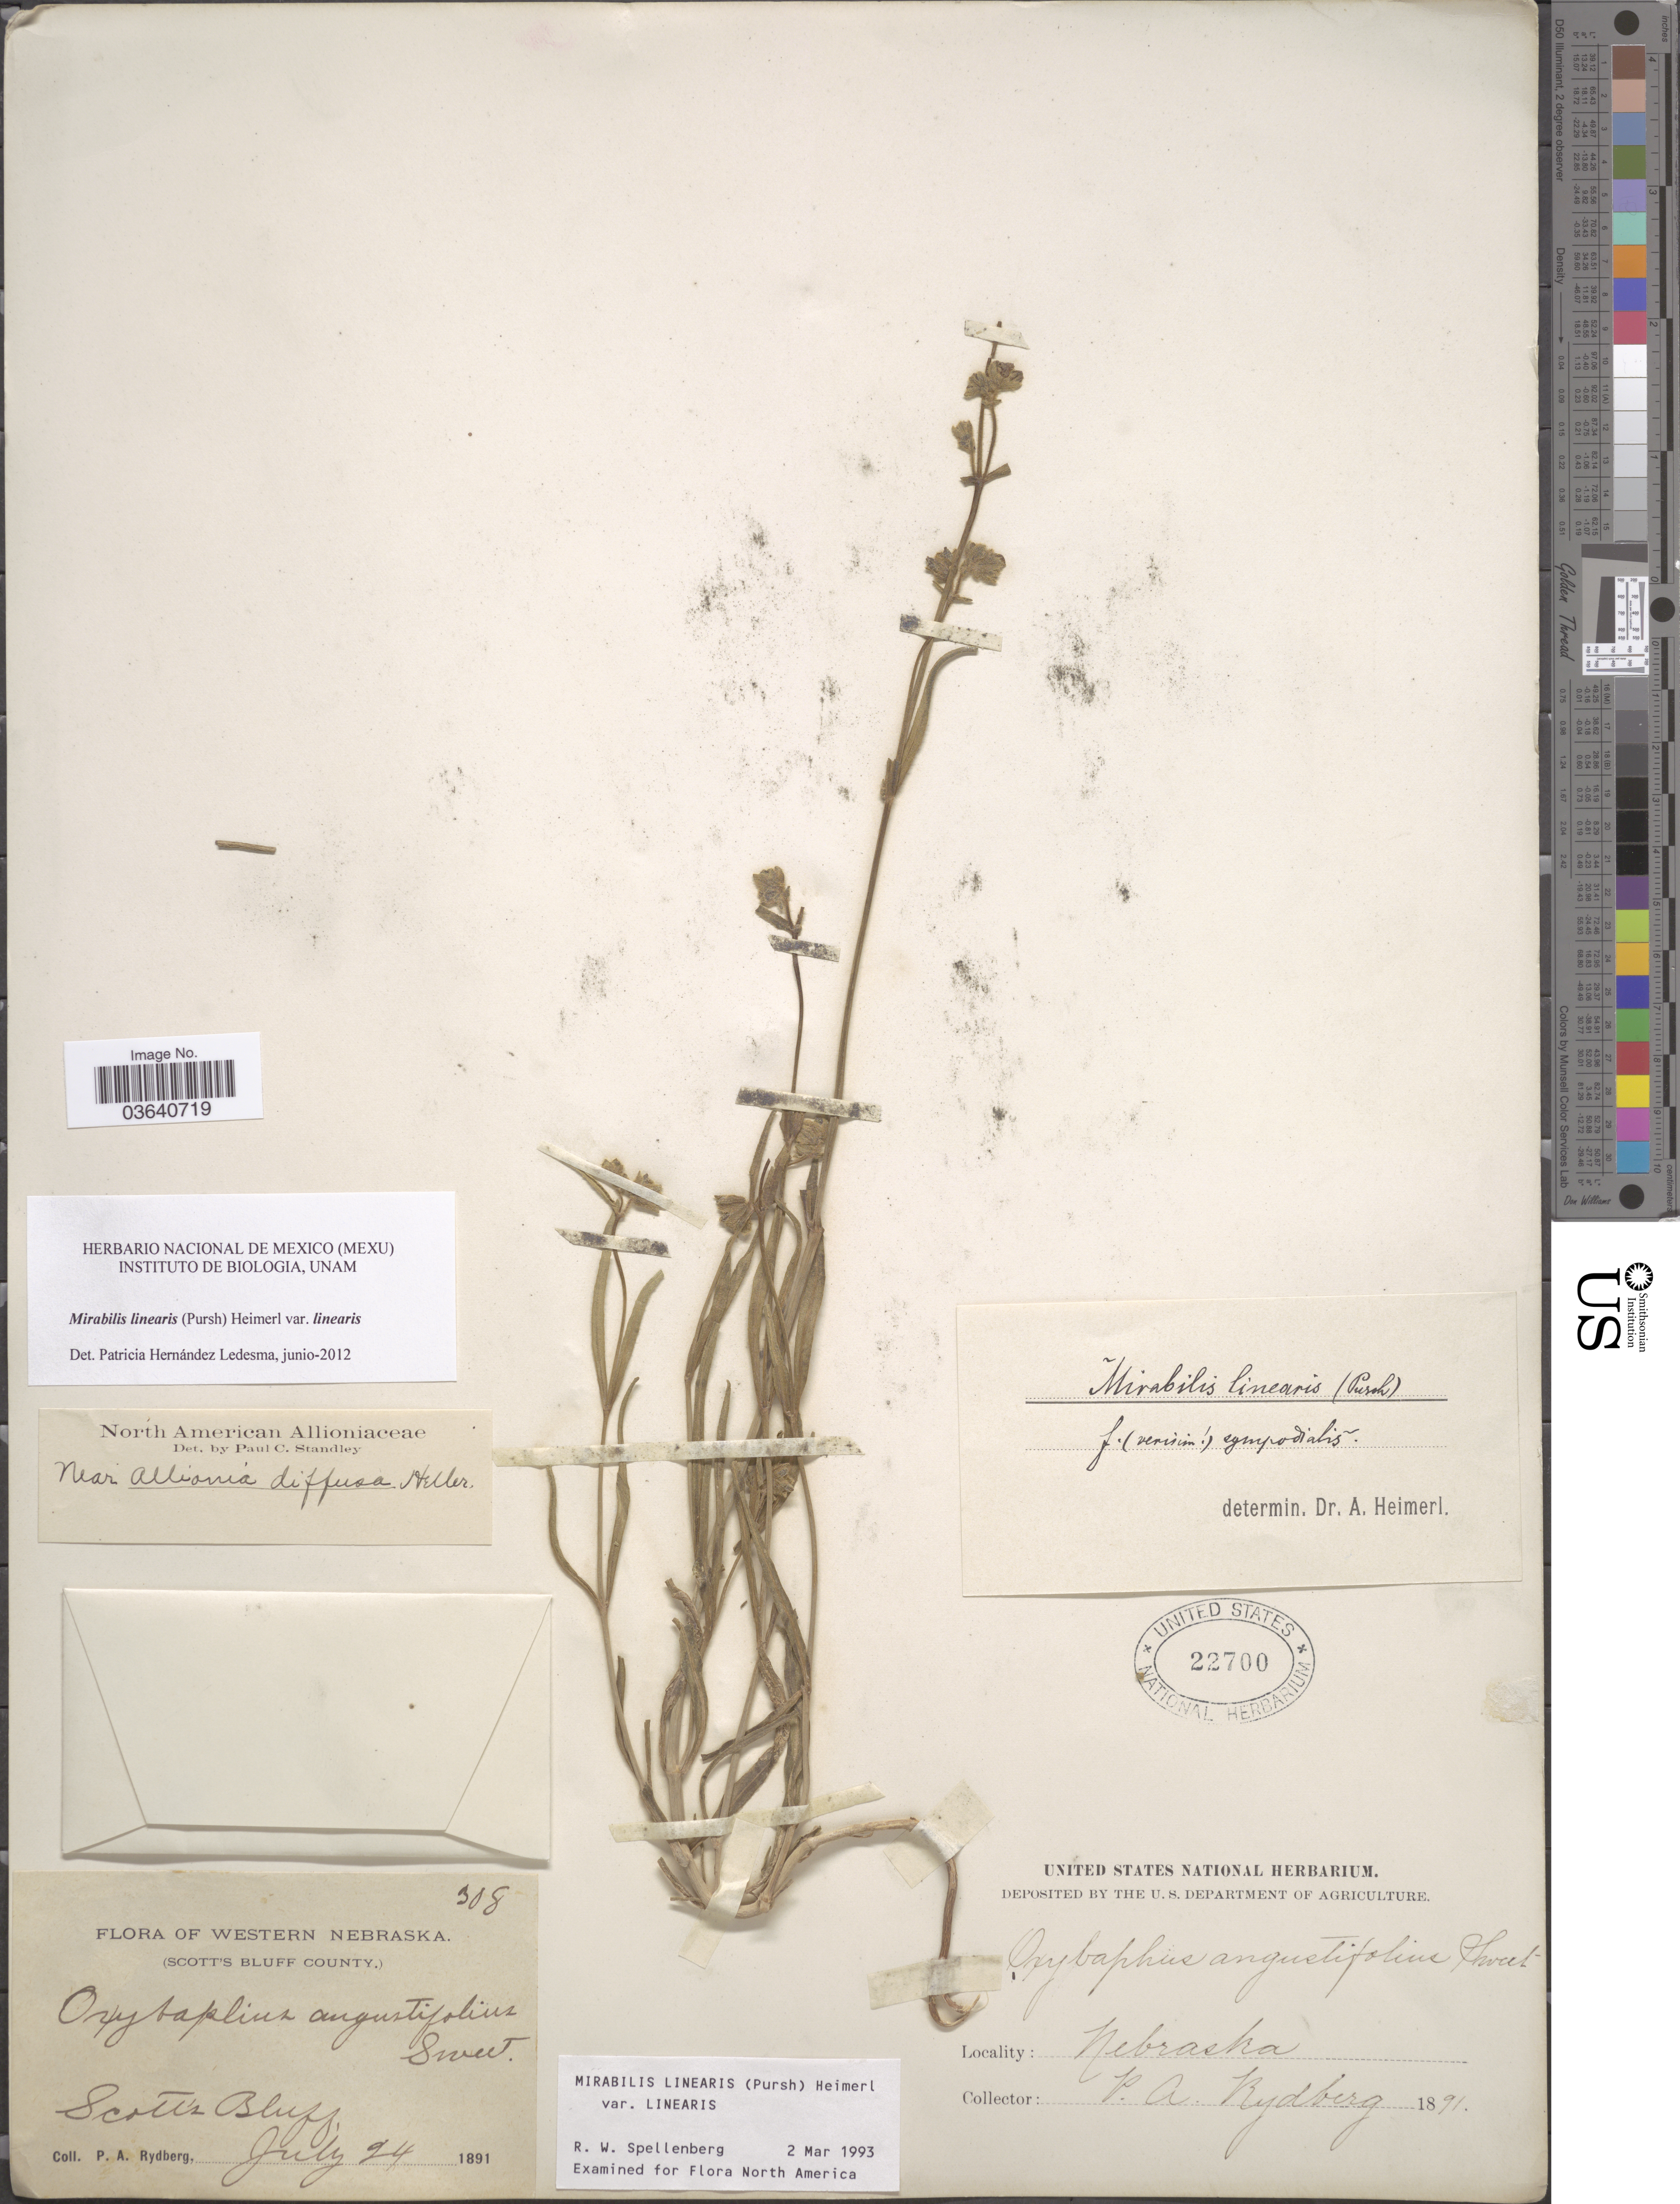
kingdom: Plantae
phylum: Tracheophyta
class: Magnoliopsida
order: Caryophyllales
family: Nyctaginaceae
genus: Mirabilis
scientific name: Mirabilis linearis var. linearis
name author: (Pursh) Heimerl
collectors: P. A. Rydberg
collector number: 308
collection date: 1891-07-24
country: United States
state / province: Nebraska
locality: Western Nebraska. (Scott's Bluff County), Scott's Bluff.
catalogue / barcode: US 22700